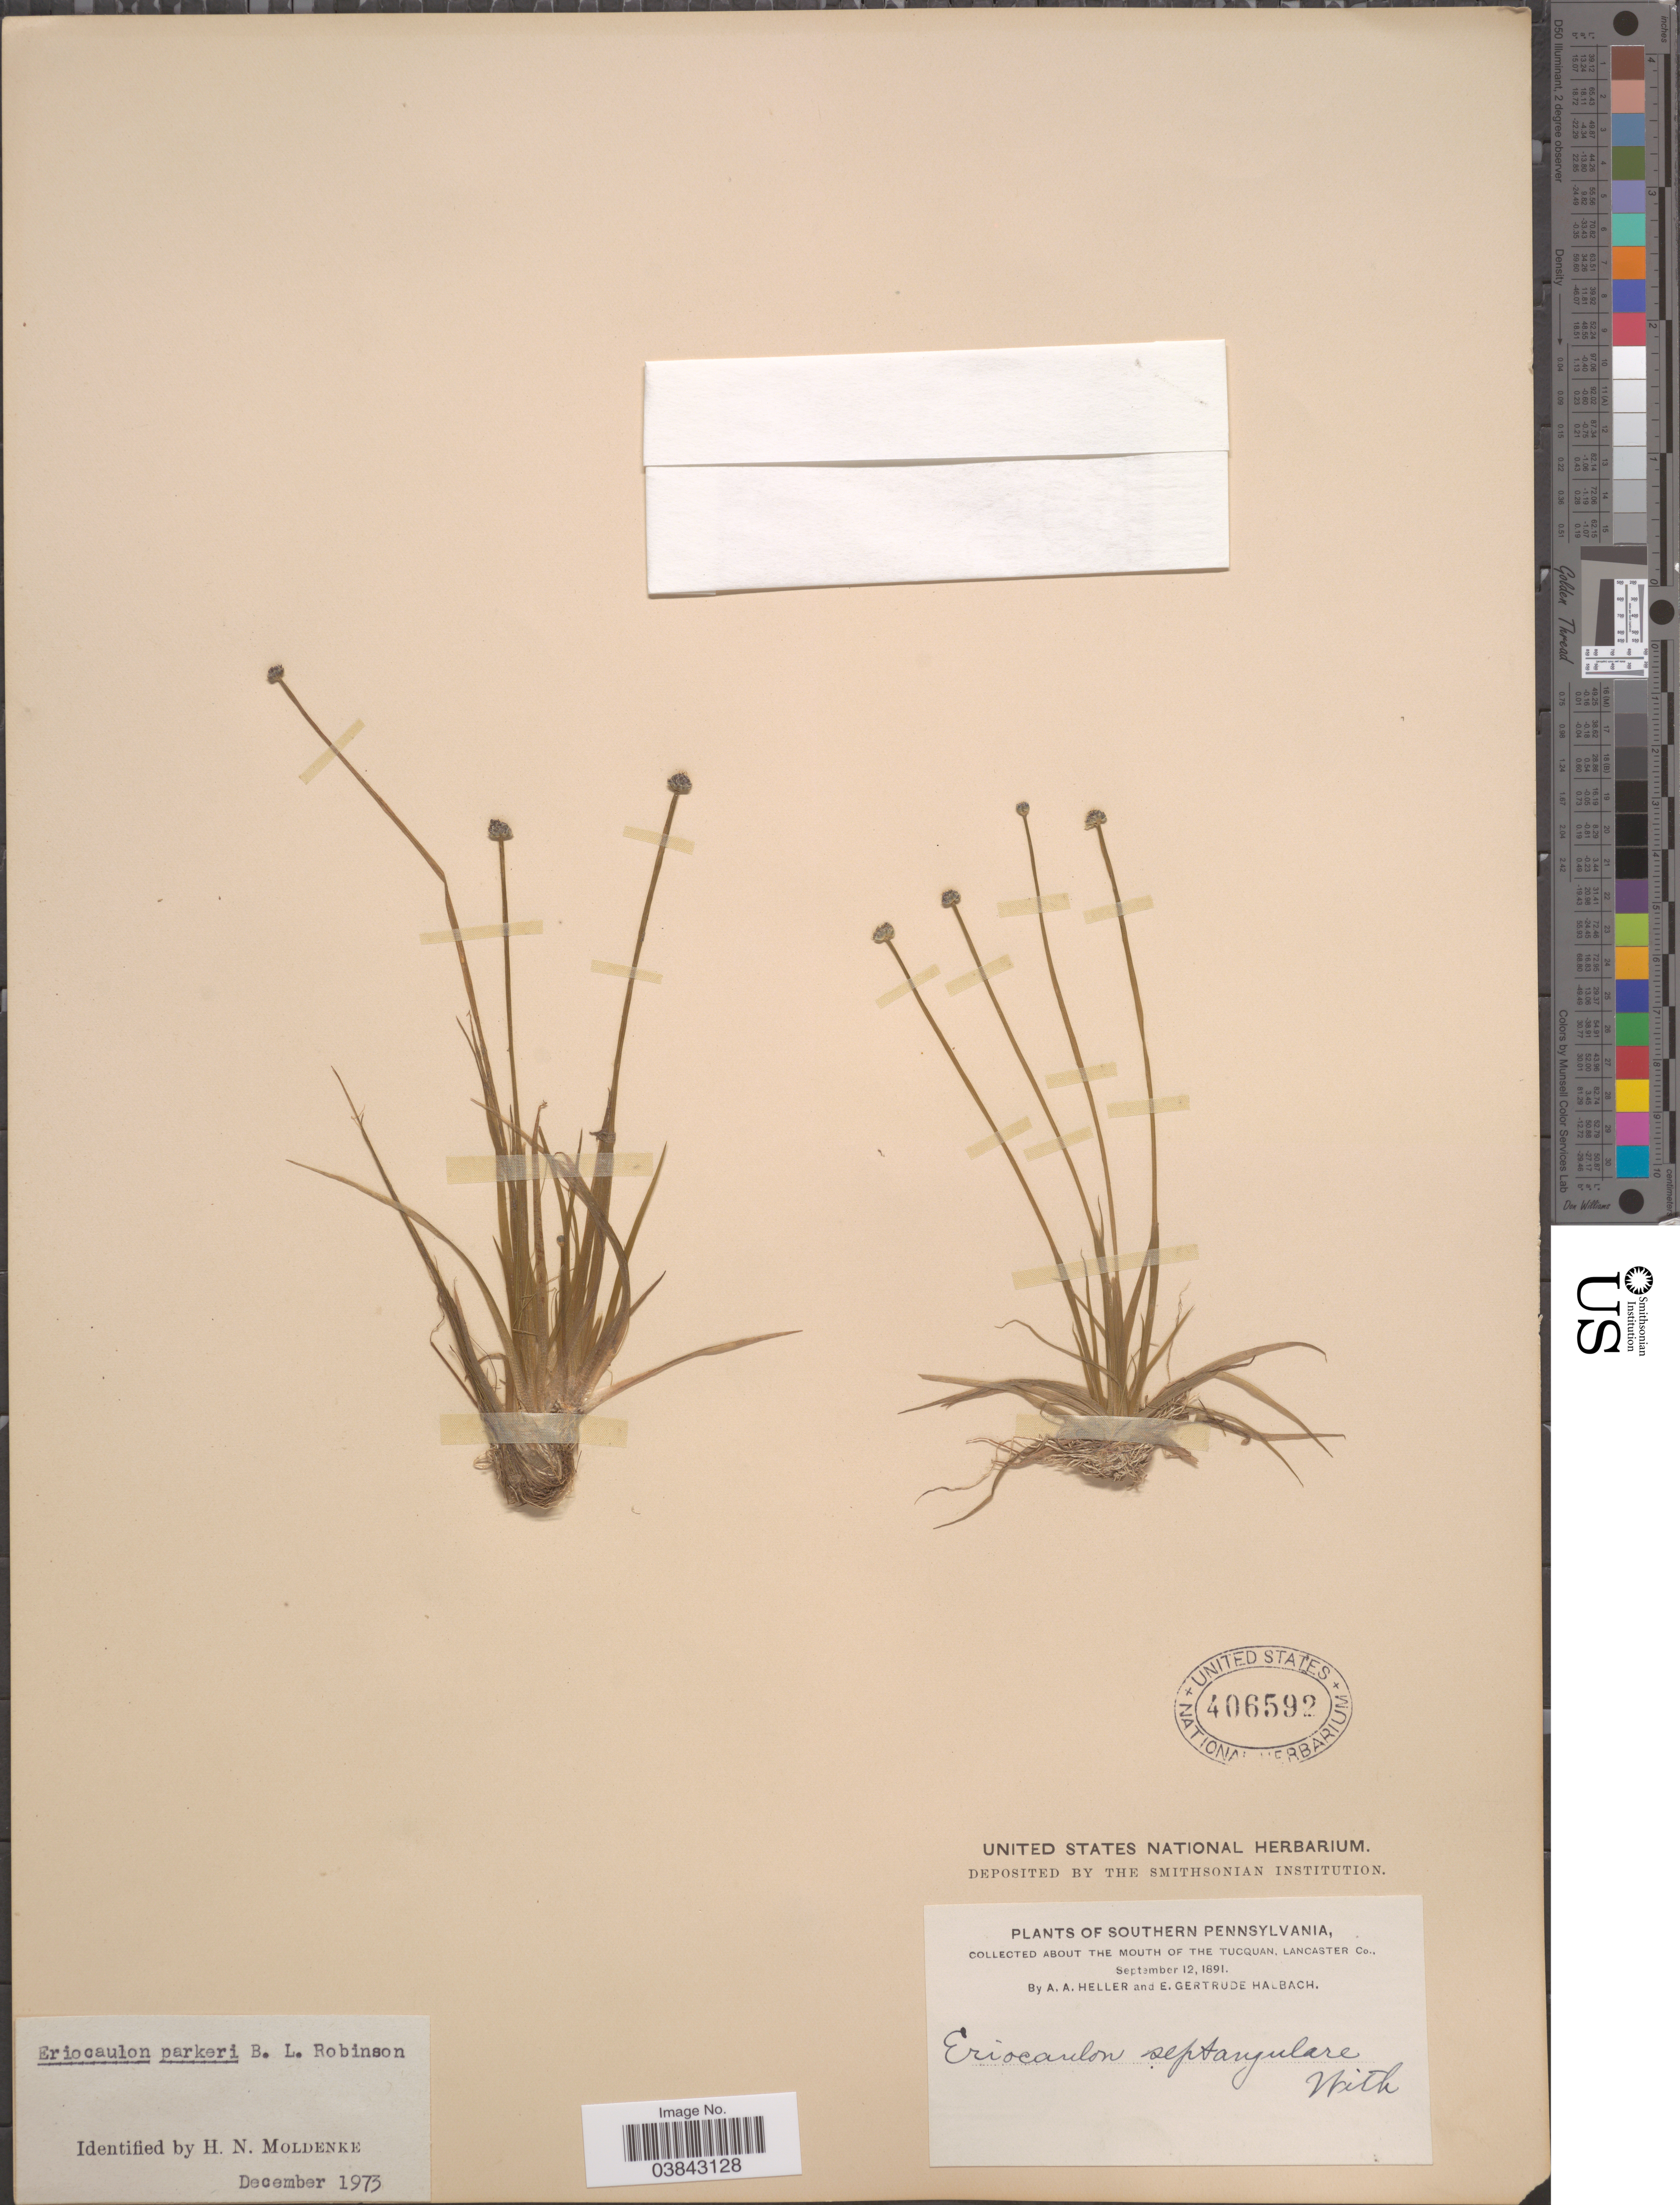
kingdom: Plantae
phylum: Tracheophyta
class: Liliopsida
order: Poales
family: Eriocaulaceae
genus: Eriocaulon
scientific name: Eriocaulon parkeri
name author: B.L. Rob.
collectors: A. A. Heller & E. G. Halbach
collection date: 1891-09-12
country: United States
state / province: Pennsylvania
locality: Southern Pennsylvania. About the mouth of the Tucquan, Lancaster Co.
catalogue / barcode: US 406592